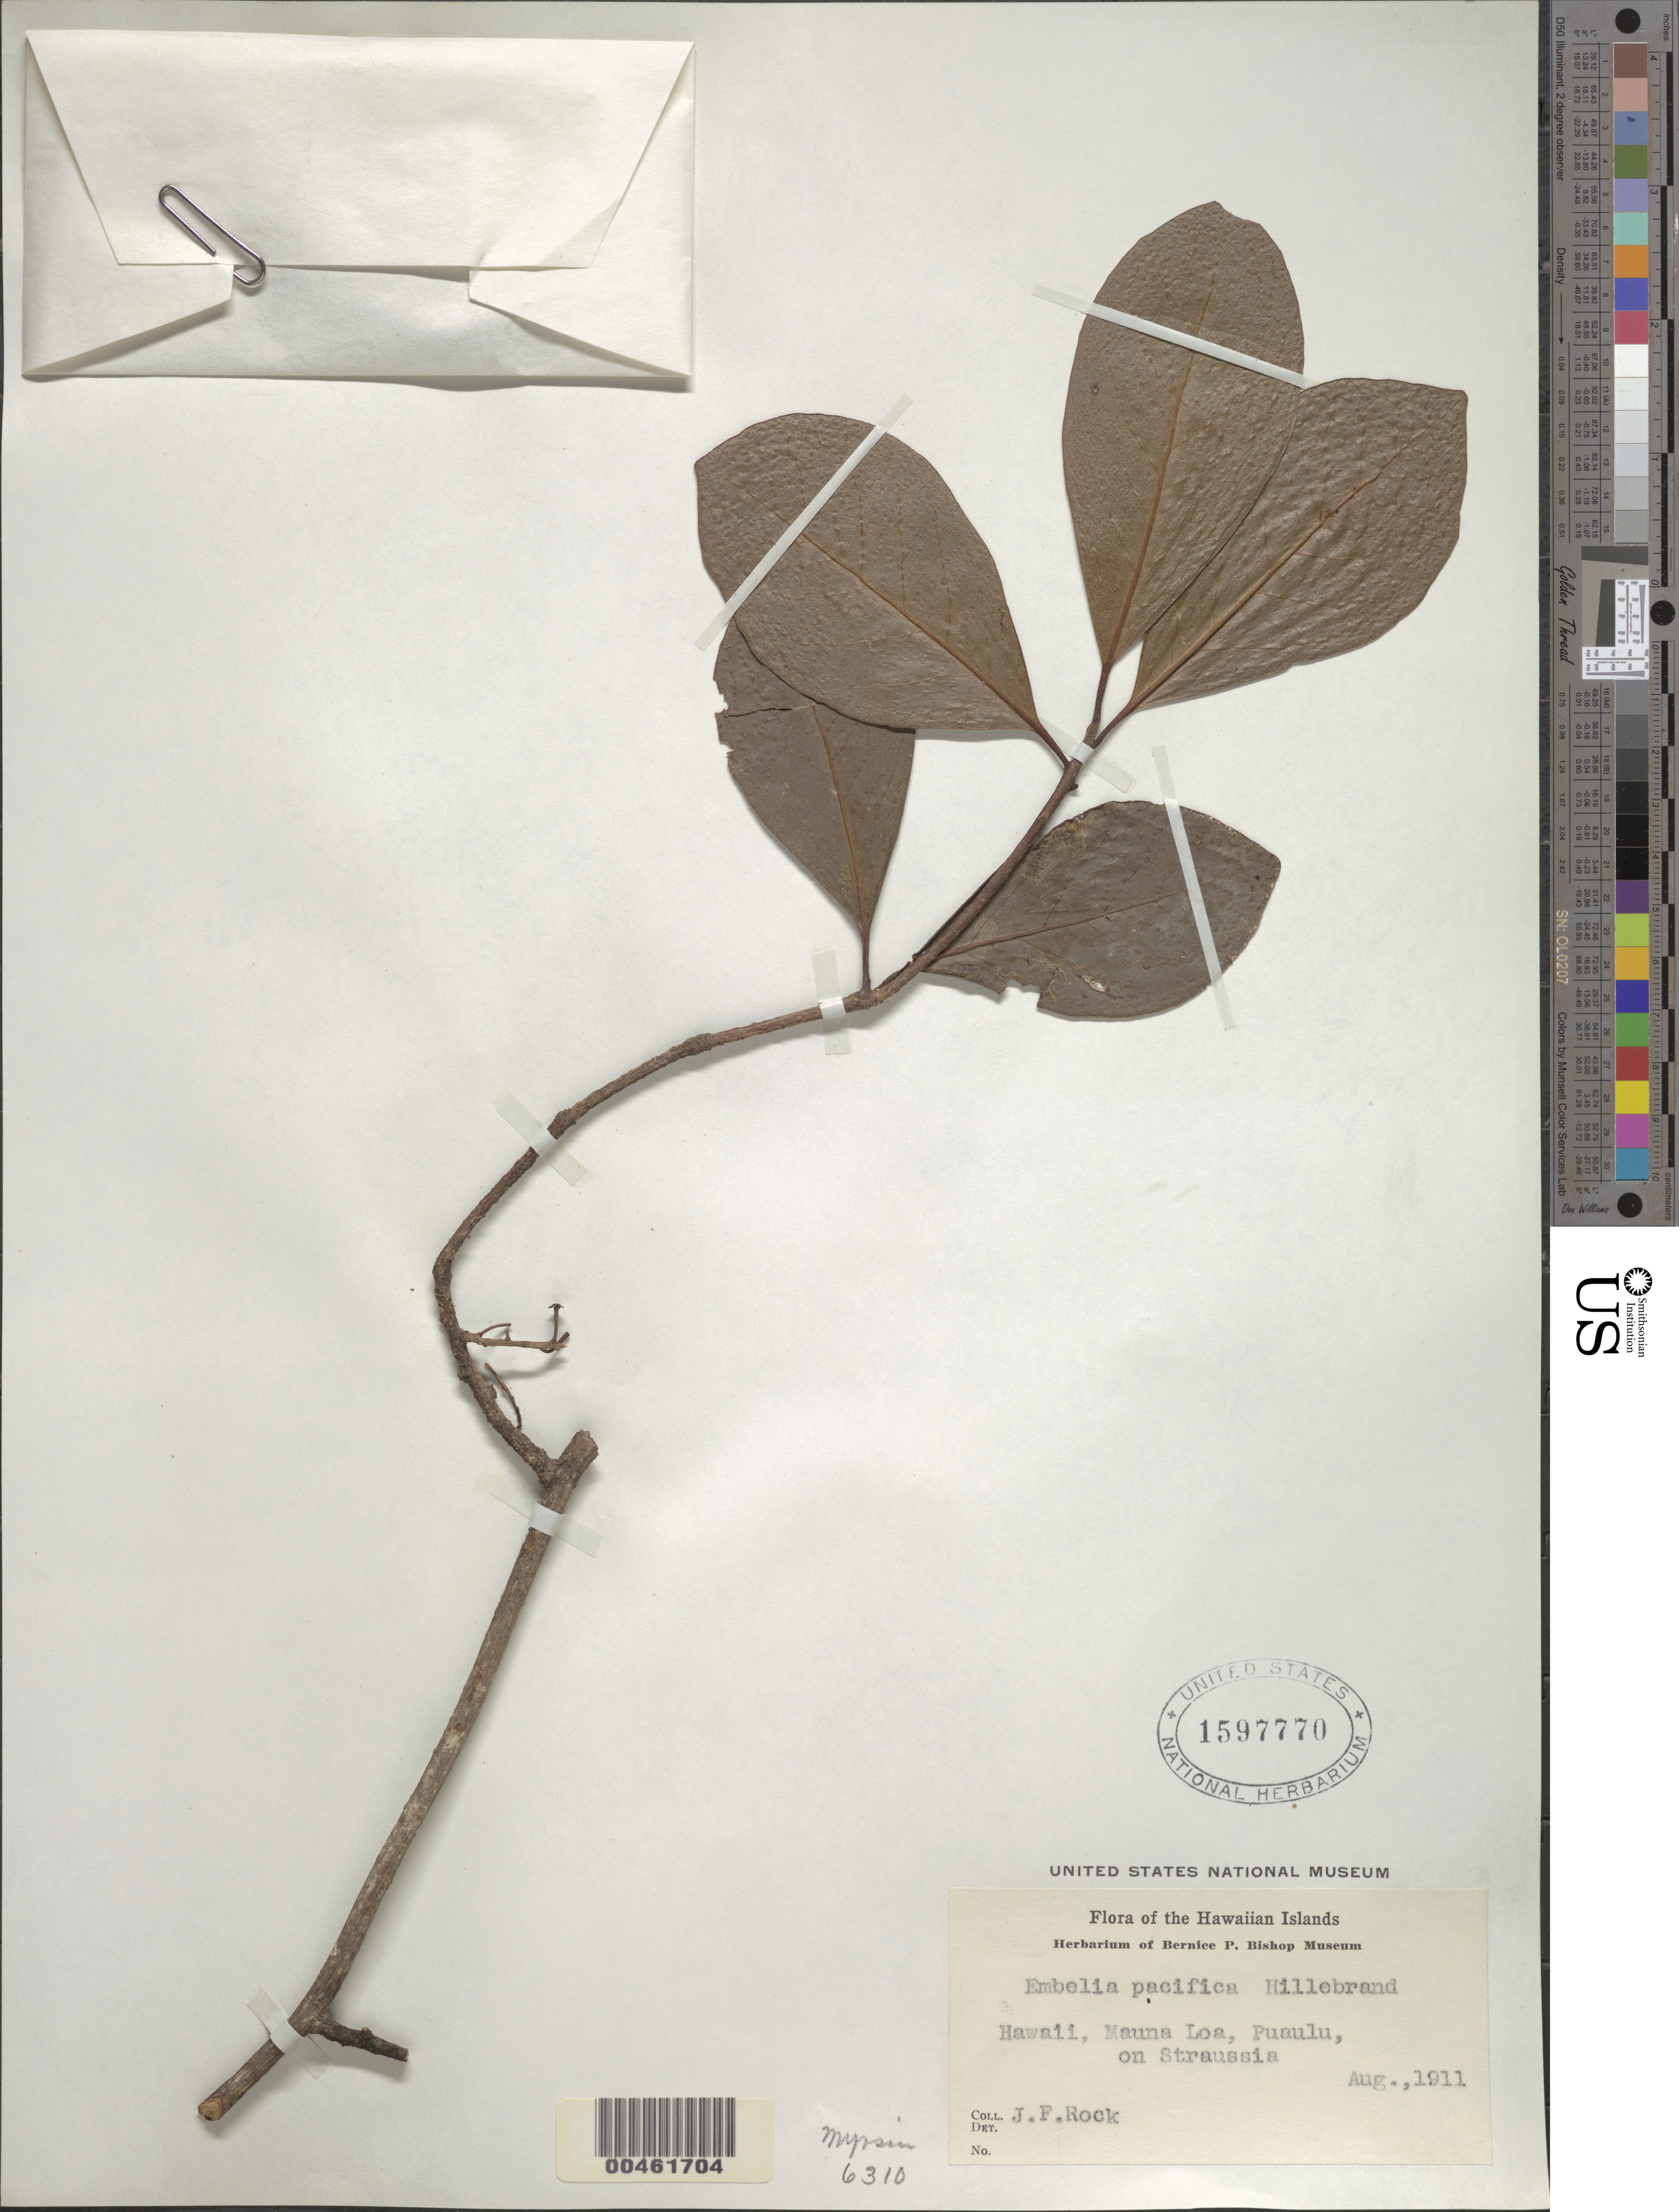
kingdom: Plantae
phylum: Tracheophyta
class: Magnoliopsida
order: Ericales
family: Primulaceae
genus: Embelia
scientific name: Embelia pacifica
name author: Hillebr.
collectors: J. F. Rock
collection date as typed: Aug 1911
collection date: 1911-08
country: United States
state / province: Hawaii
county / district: Hawaii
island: Hawaii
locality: Mauna Loa, Puaulu.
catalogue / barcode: US 1597770